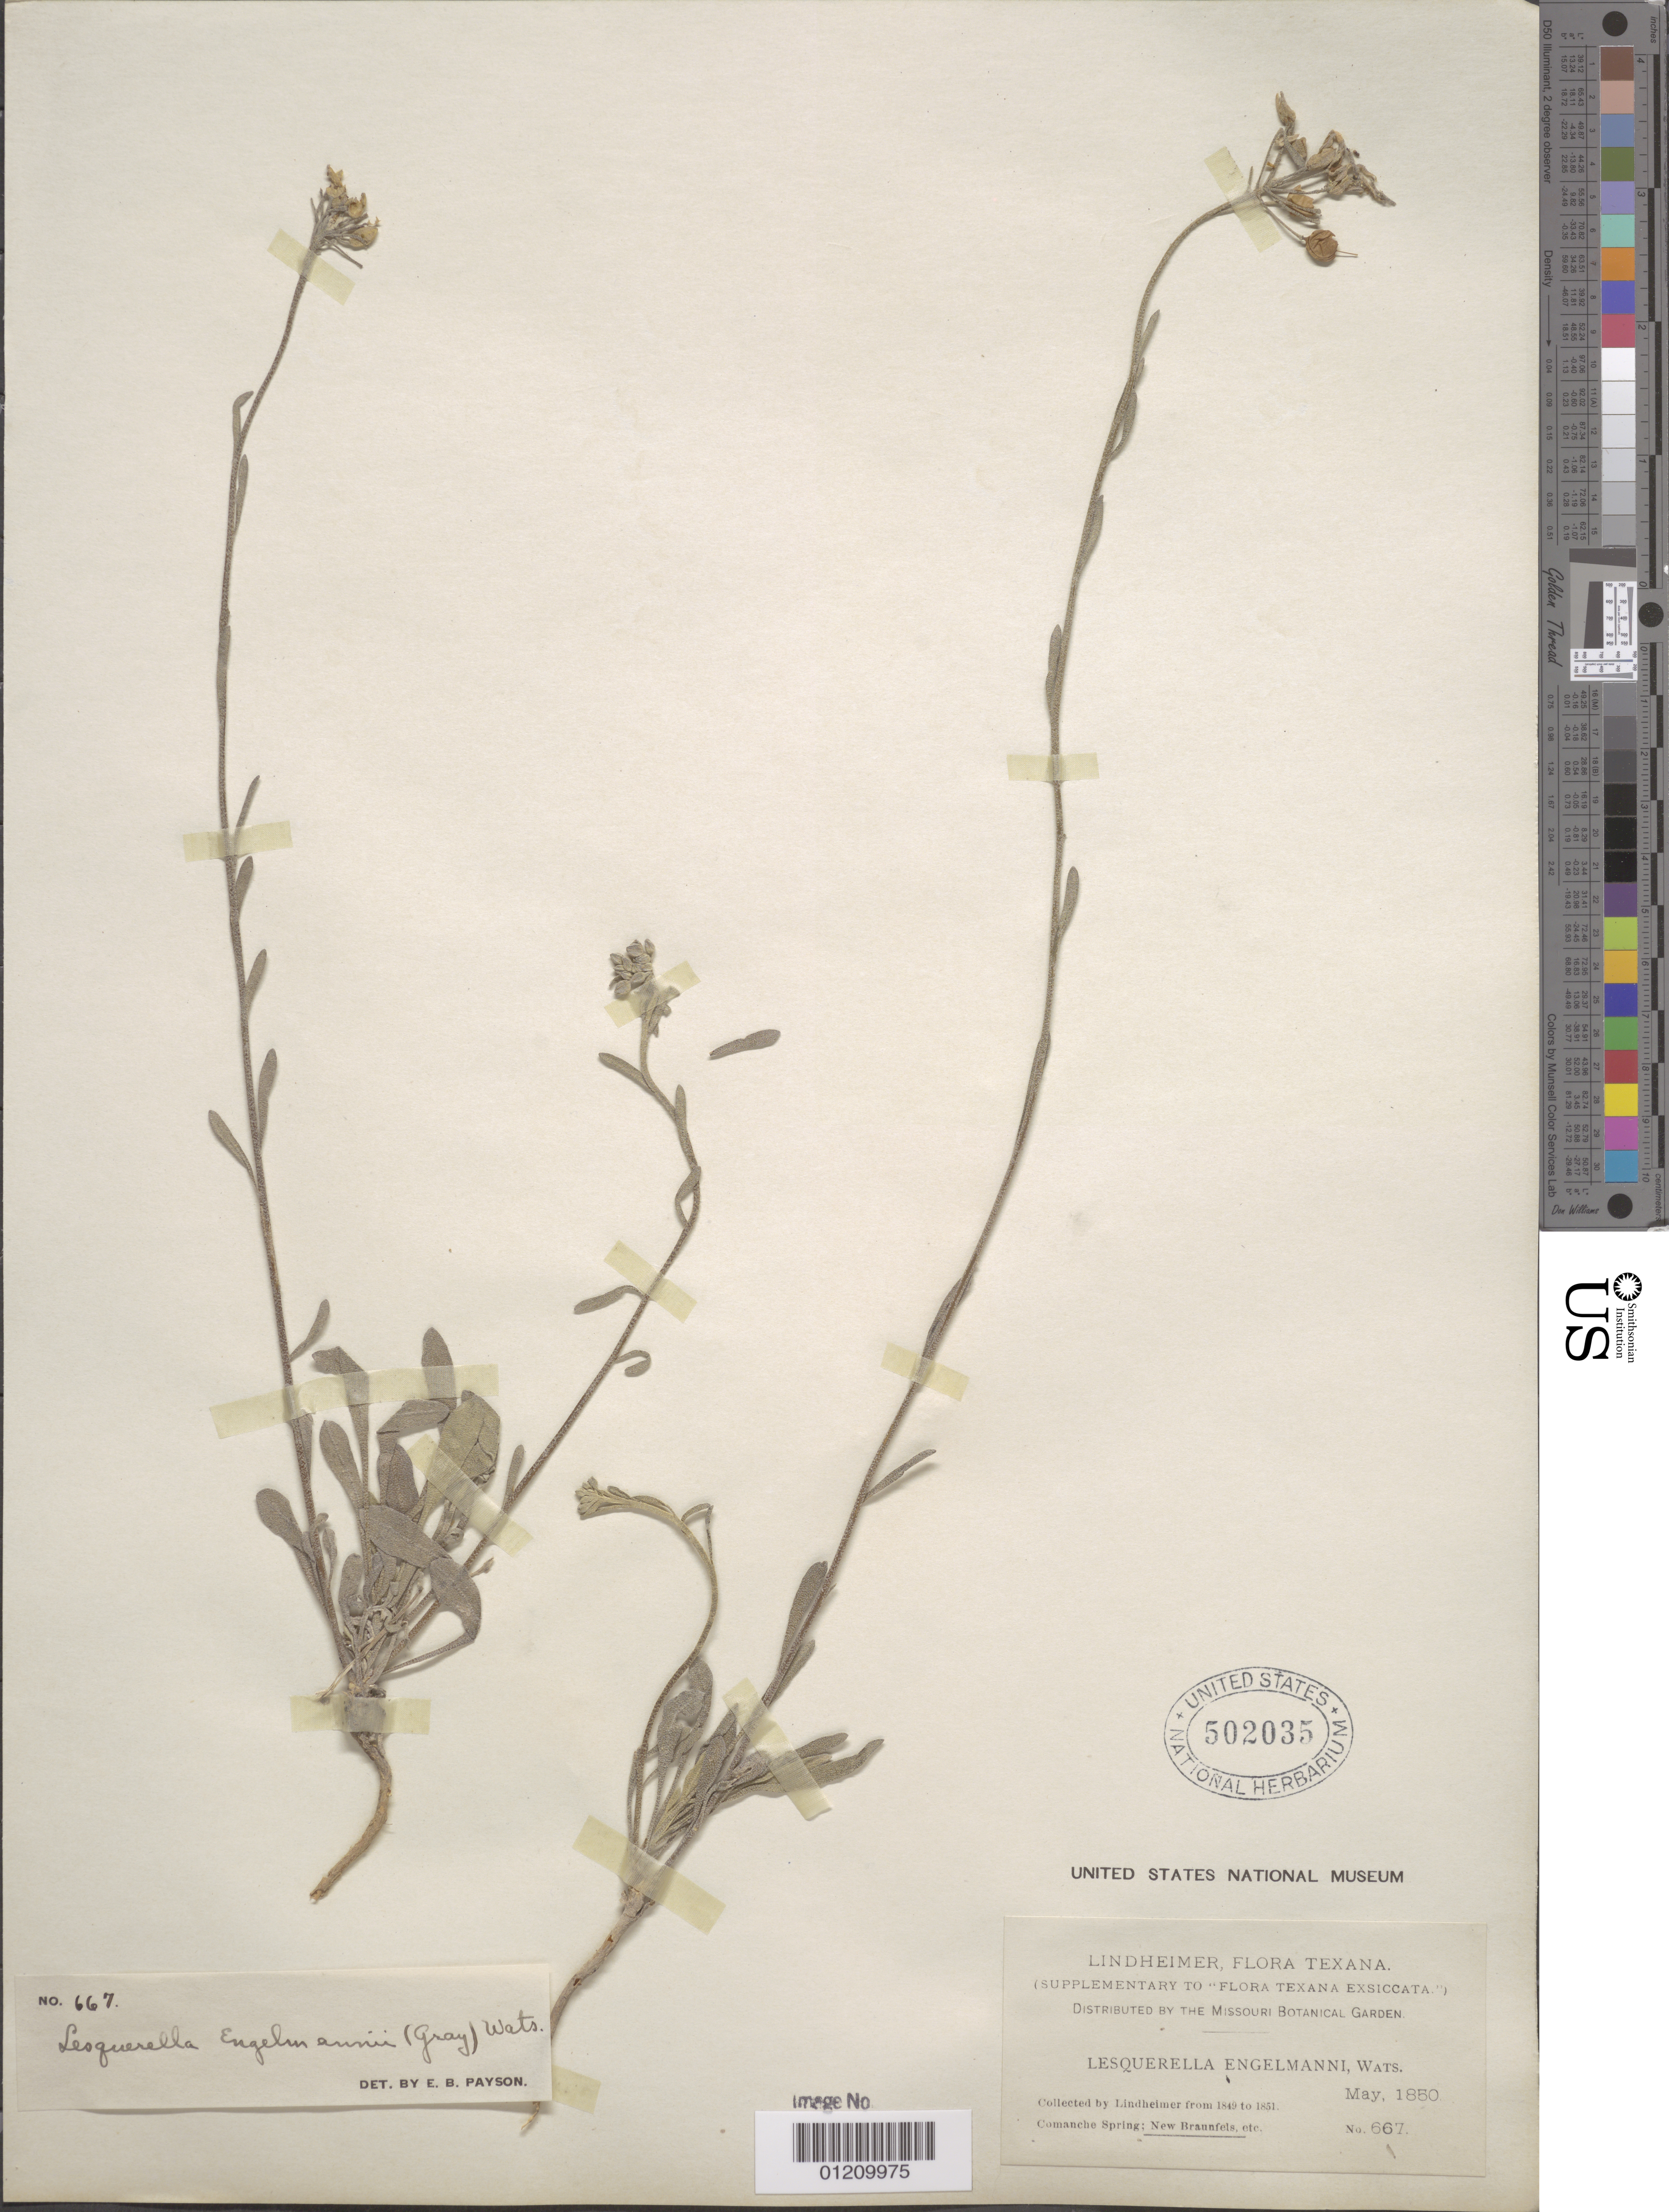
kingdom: Plantae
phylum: Tracheophyta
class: Magnoliopsida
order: Brassicales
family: Brassicaceae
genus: Lesquerella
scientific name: Lesquerella engelmannii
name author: (A. Gray) S. Watson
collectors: F. J. Lindheimer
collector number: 667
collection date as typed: May 1850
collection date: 1850-05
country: United States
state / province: Texas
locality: Comanche Spring : New Braunfels.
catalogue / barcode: US 502035